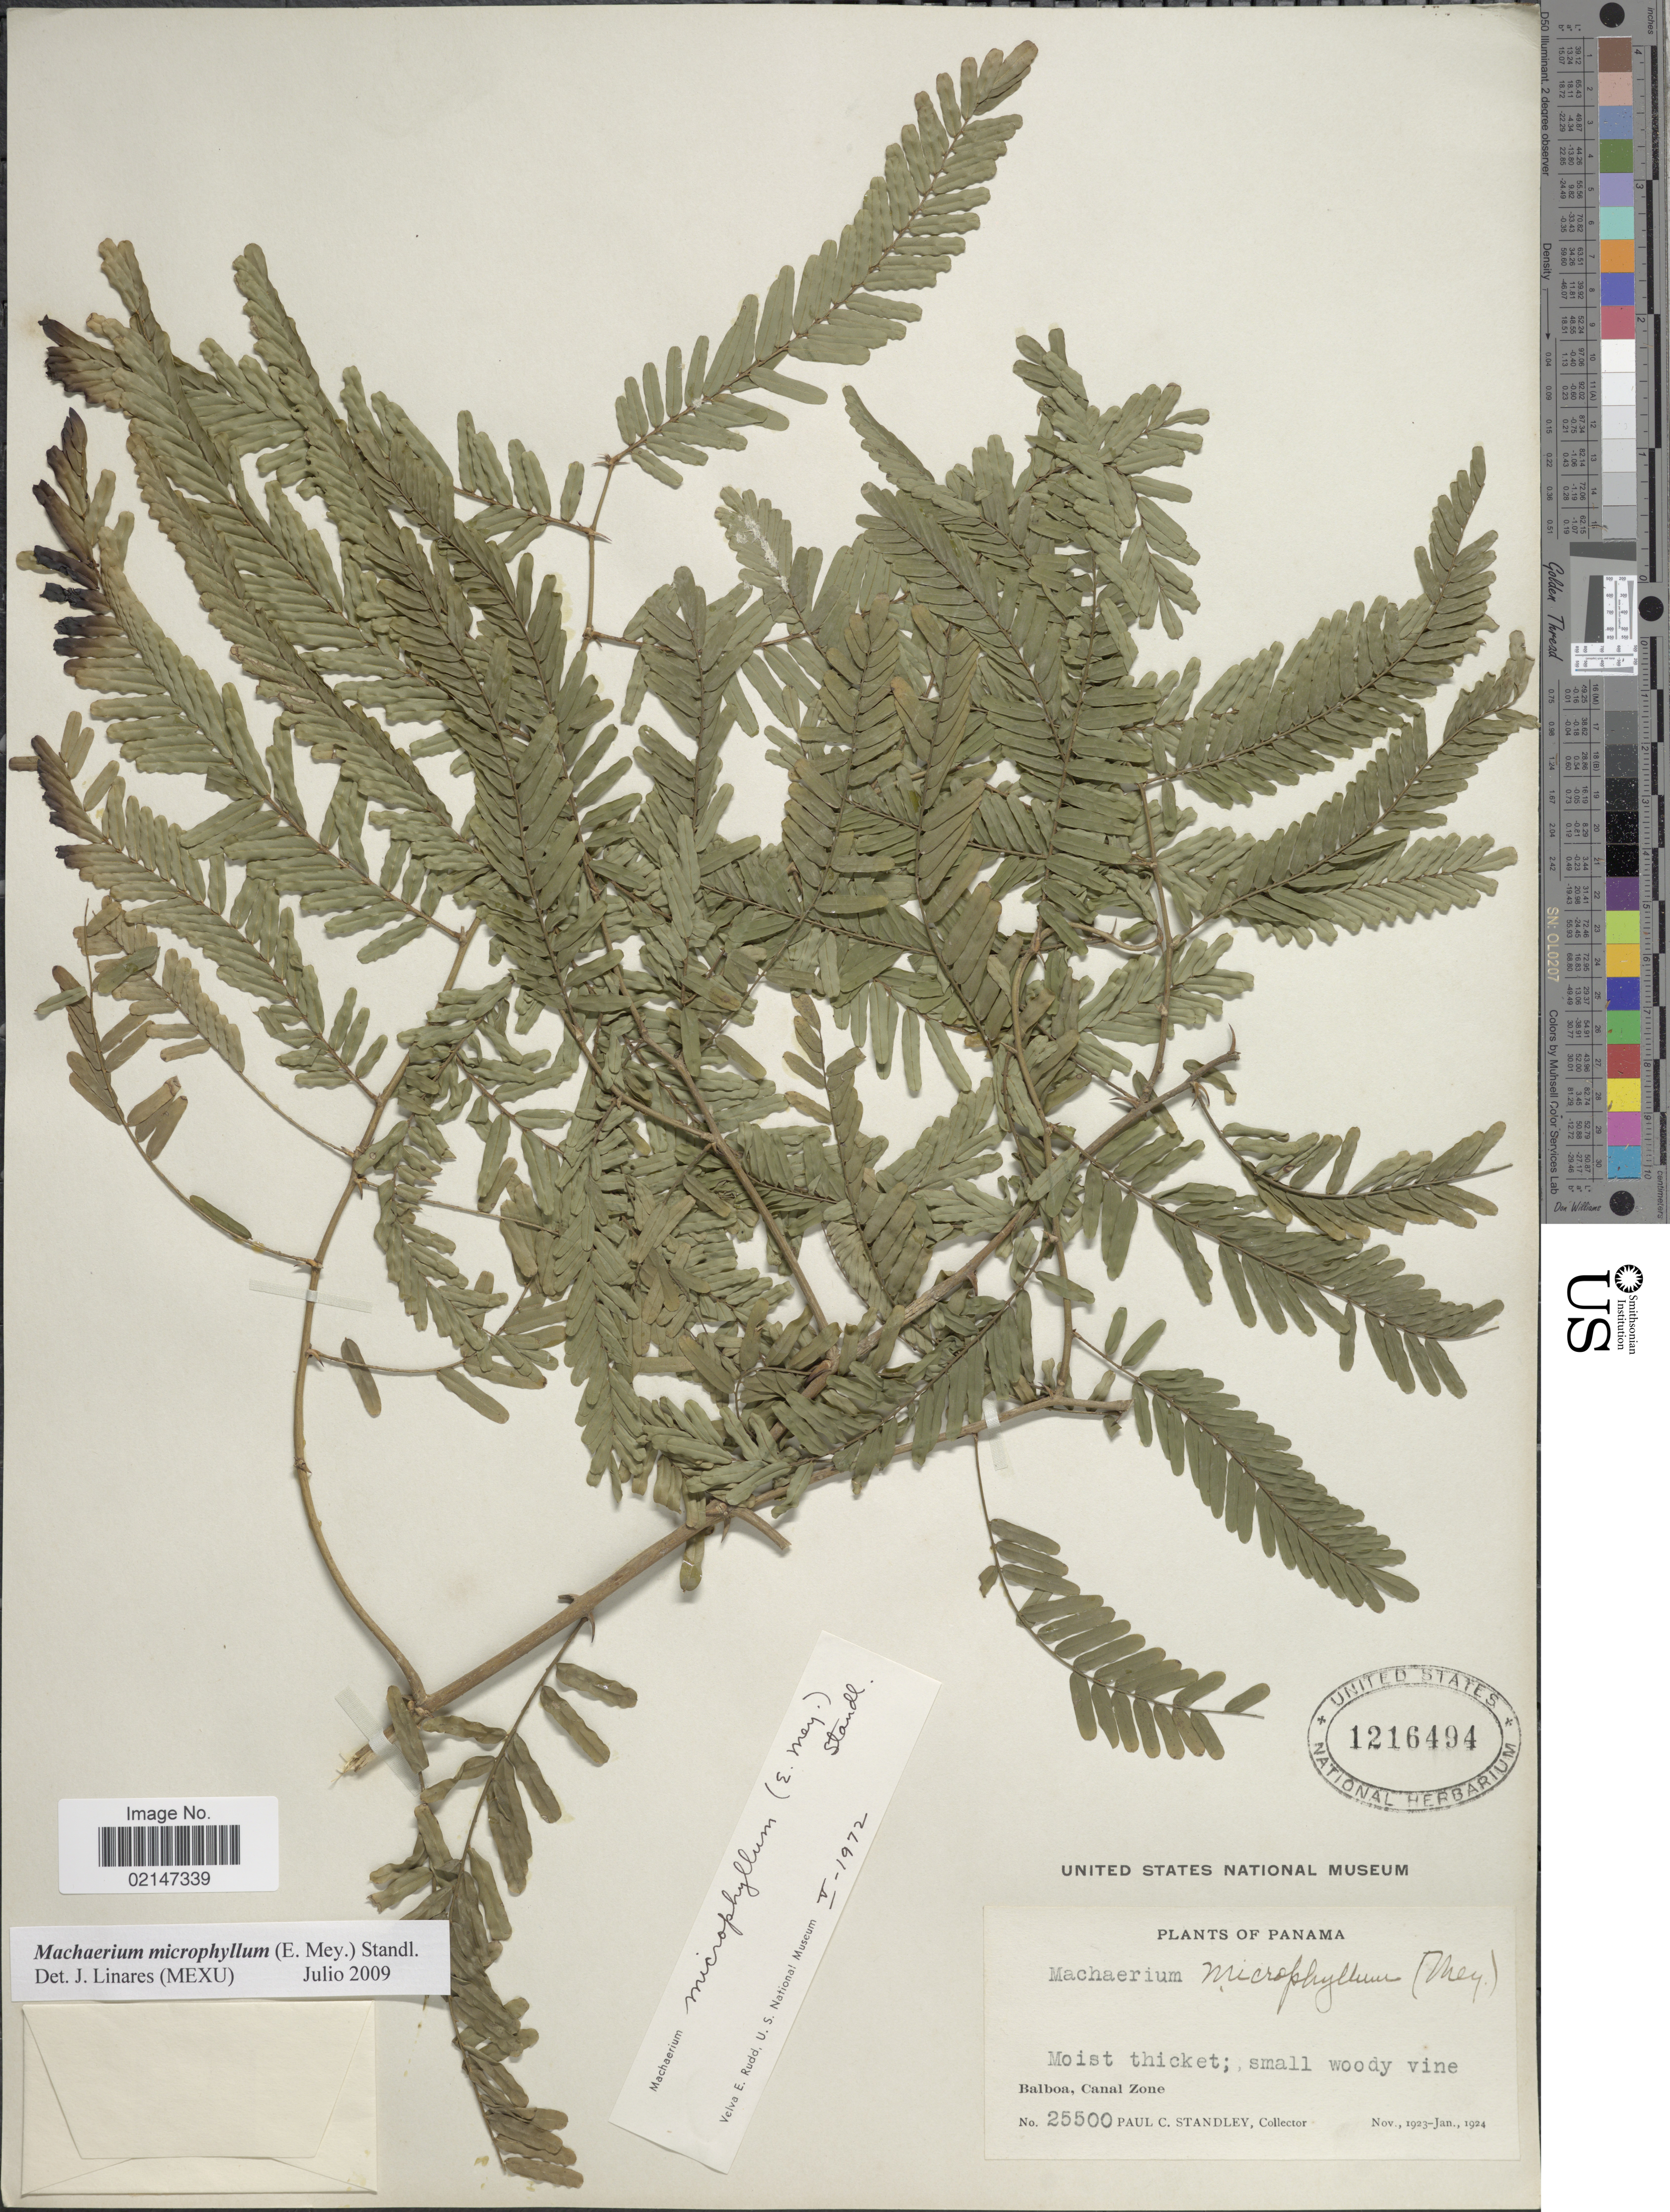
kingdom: Plantae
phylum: Tracheophyta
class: Magnoliopsida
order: Fabales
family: Fabaceae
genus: Machaerium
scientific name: Machaerium microphyllum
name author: Standl.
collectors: P. C. Standley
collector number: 25500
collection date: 1923-11/1924-01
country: Panama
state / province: Colón / Panamá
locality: Moist thicket; Balboa, Canal Zone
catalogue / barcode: US 1216494